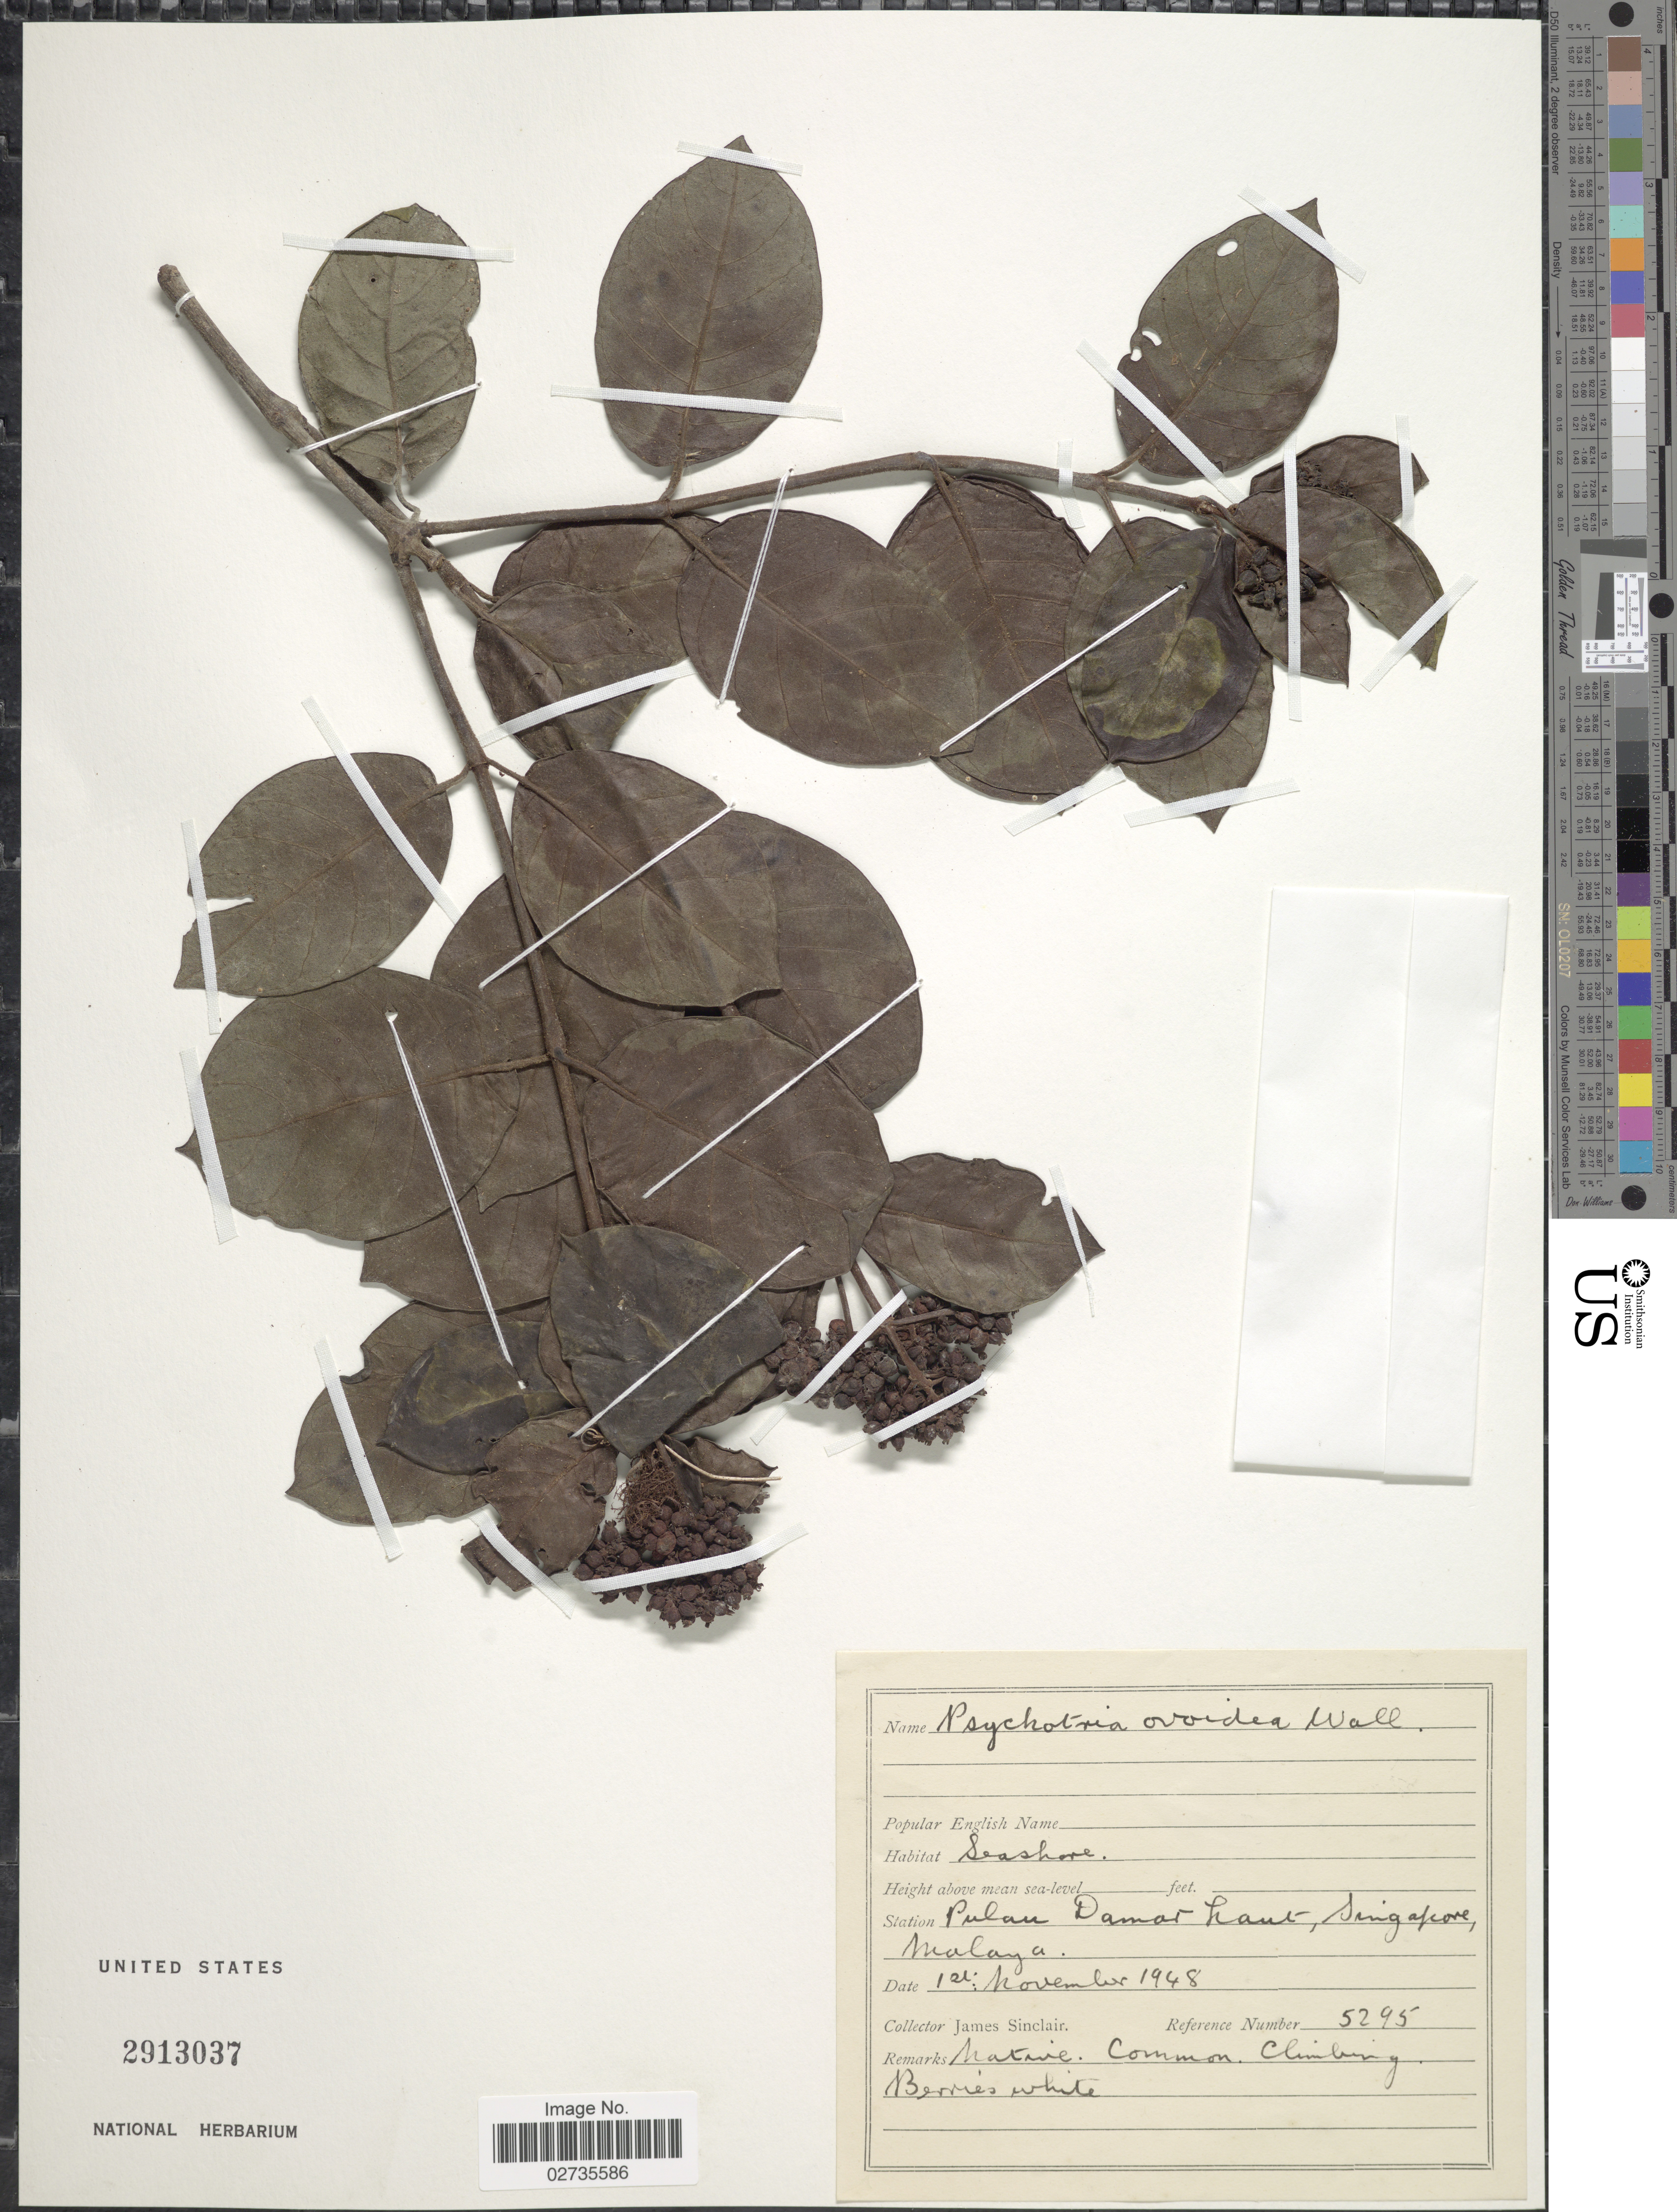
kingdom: Plantae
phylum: Tracheophyta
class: Magnoliopsida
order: Gentianales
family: Rubiaceae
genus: Psychotria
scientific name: Psychotria ovoidea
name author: Wall. ex Hook. f.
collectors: J. Sinclair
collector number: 5295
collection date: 1948-11-12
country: Singapore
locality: Pulan Damar Laut, Malaya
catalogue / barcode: US 2913037